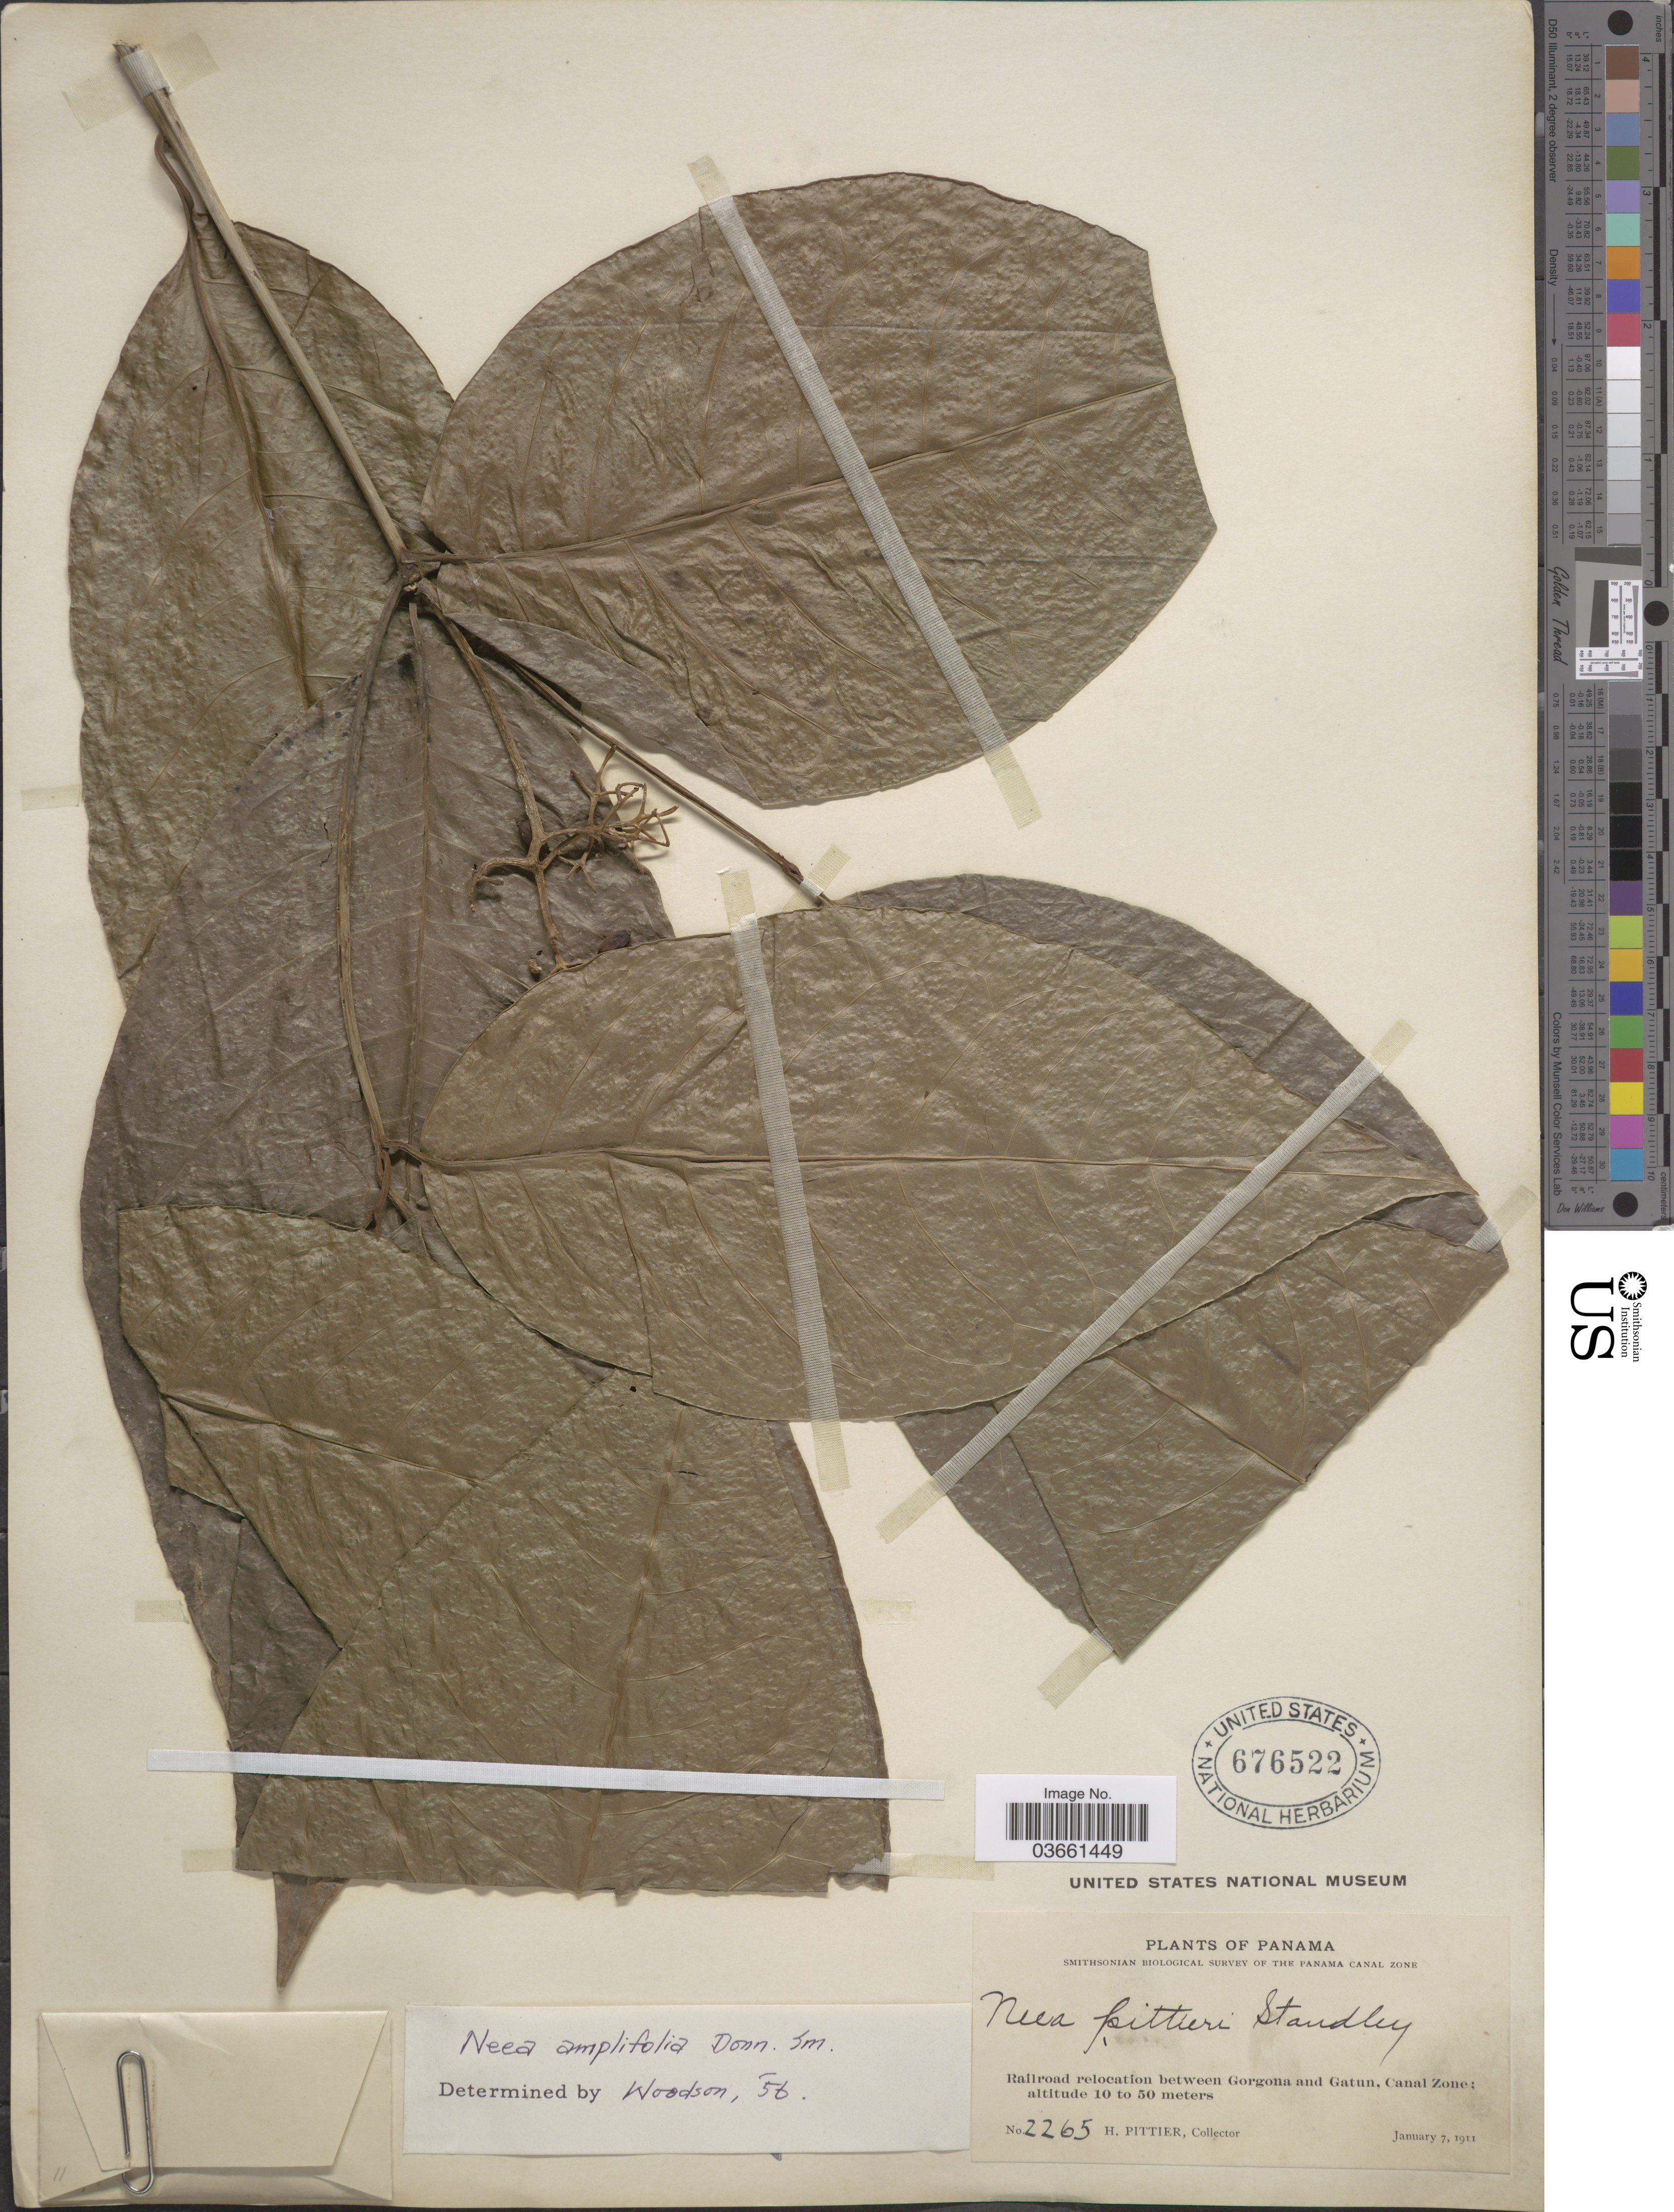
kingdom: Plantae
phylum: Tracheophyta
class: Magnoliopsida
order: Caryophyllales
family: Nyctaginaceae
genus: Neea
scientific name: Neea amplifolia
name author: Donn. Sm.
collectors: H. F. Pittier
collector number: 2265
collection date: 1911-01-07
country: Panama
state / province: Colón / Panamá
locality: Railroad relocation between Gorgona and Gatun, Canal Zone.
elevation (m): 10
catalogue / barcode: US 676522